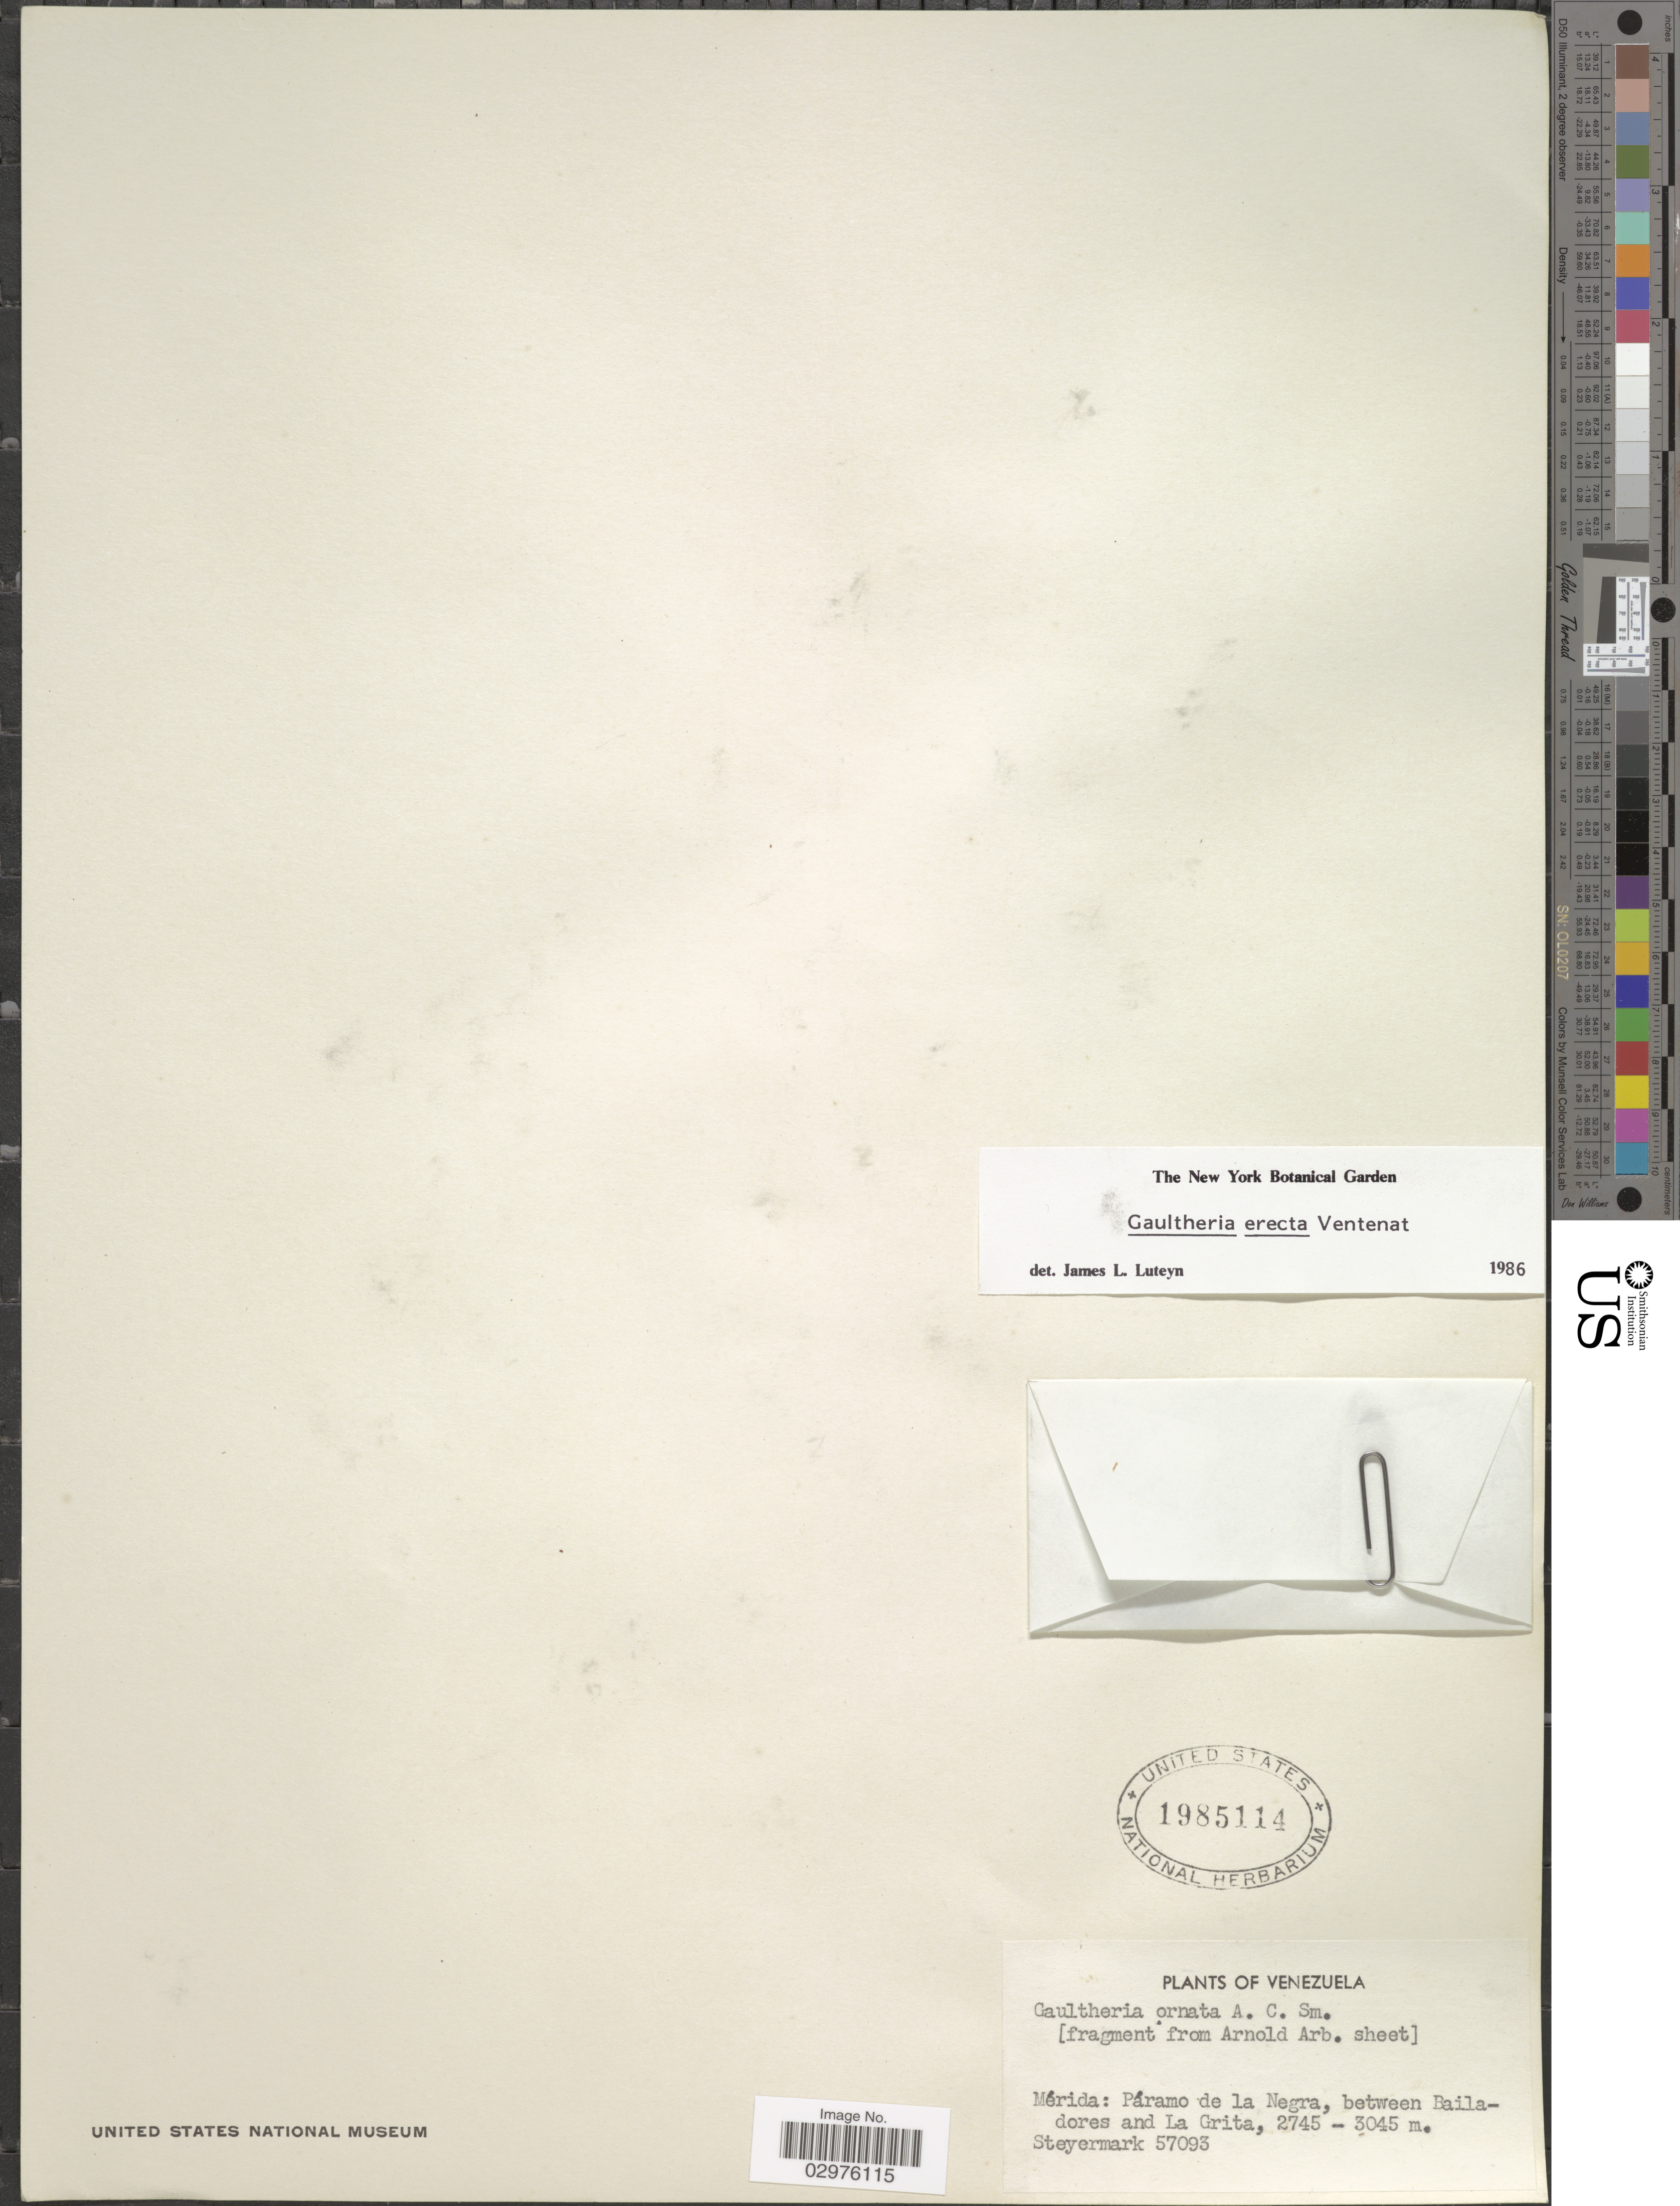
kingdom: Plantae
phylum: Tracheophyta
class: Magnoliopsida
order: Ericales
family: Ericaceae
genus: Gaultheria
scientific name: Gaultheria erecta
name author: Vent.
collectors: Steyermark, --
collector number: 57093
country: Venezuela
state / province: Mérida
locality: Mérida: Páramo de la Negra, between Bailadores and La Grita.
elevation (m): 2745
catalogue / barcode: US 1985114